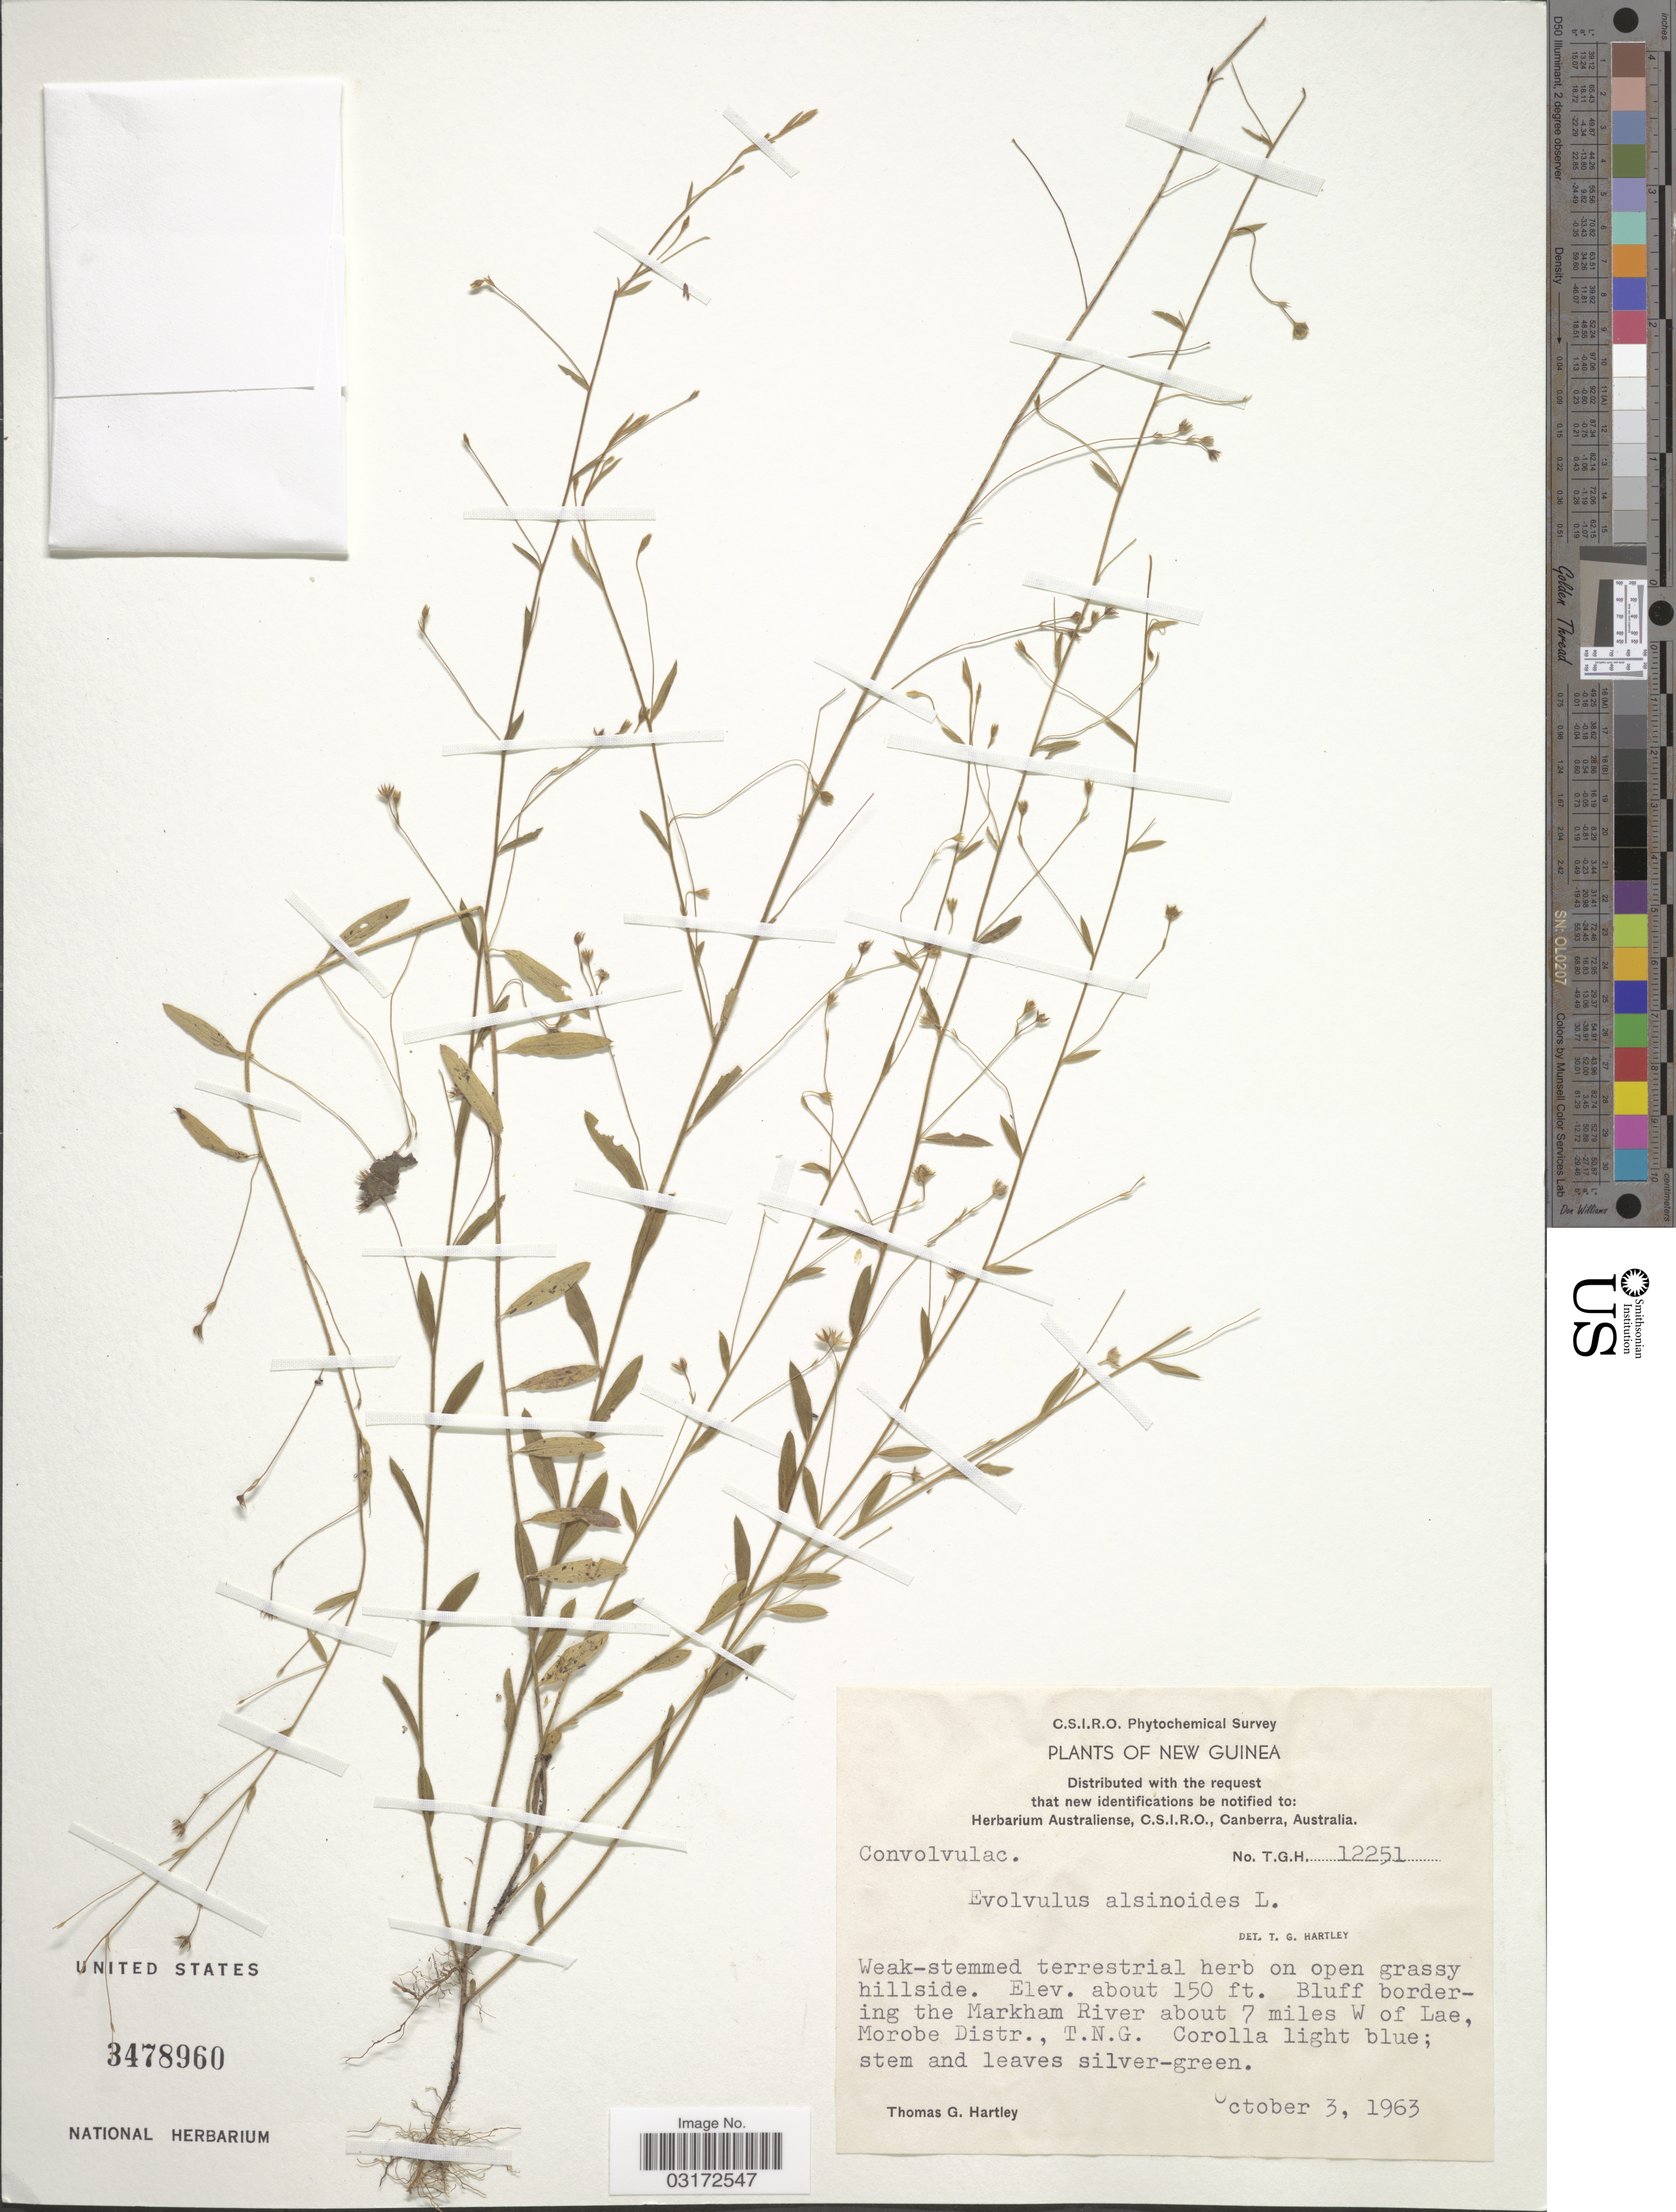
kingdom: Plantae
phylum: Tracheophyta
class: Magnoliopsida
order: Solanales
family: Convolvulaceae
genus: Evolvulus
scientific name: Evolvulus alsinoides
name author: (L.) L.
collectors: T. G. Hartley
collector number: T.G.H.12251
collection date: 1963-10-03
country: Papua New Guinea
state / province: Morobe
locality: New Guinea. Bluff bordering the Markham River about 7 miles W of Lae, Morobe Distr.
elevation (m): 46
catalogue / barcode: US 3478960